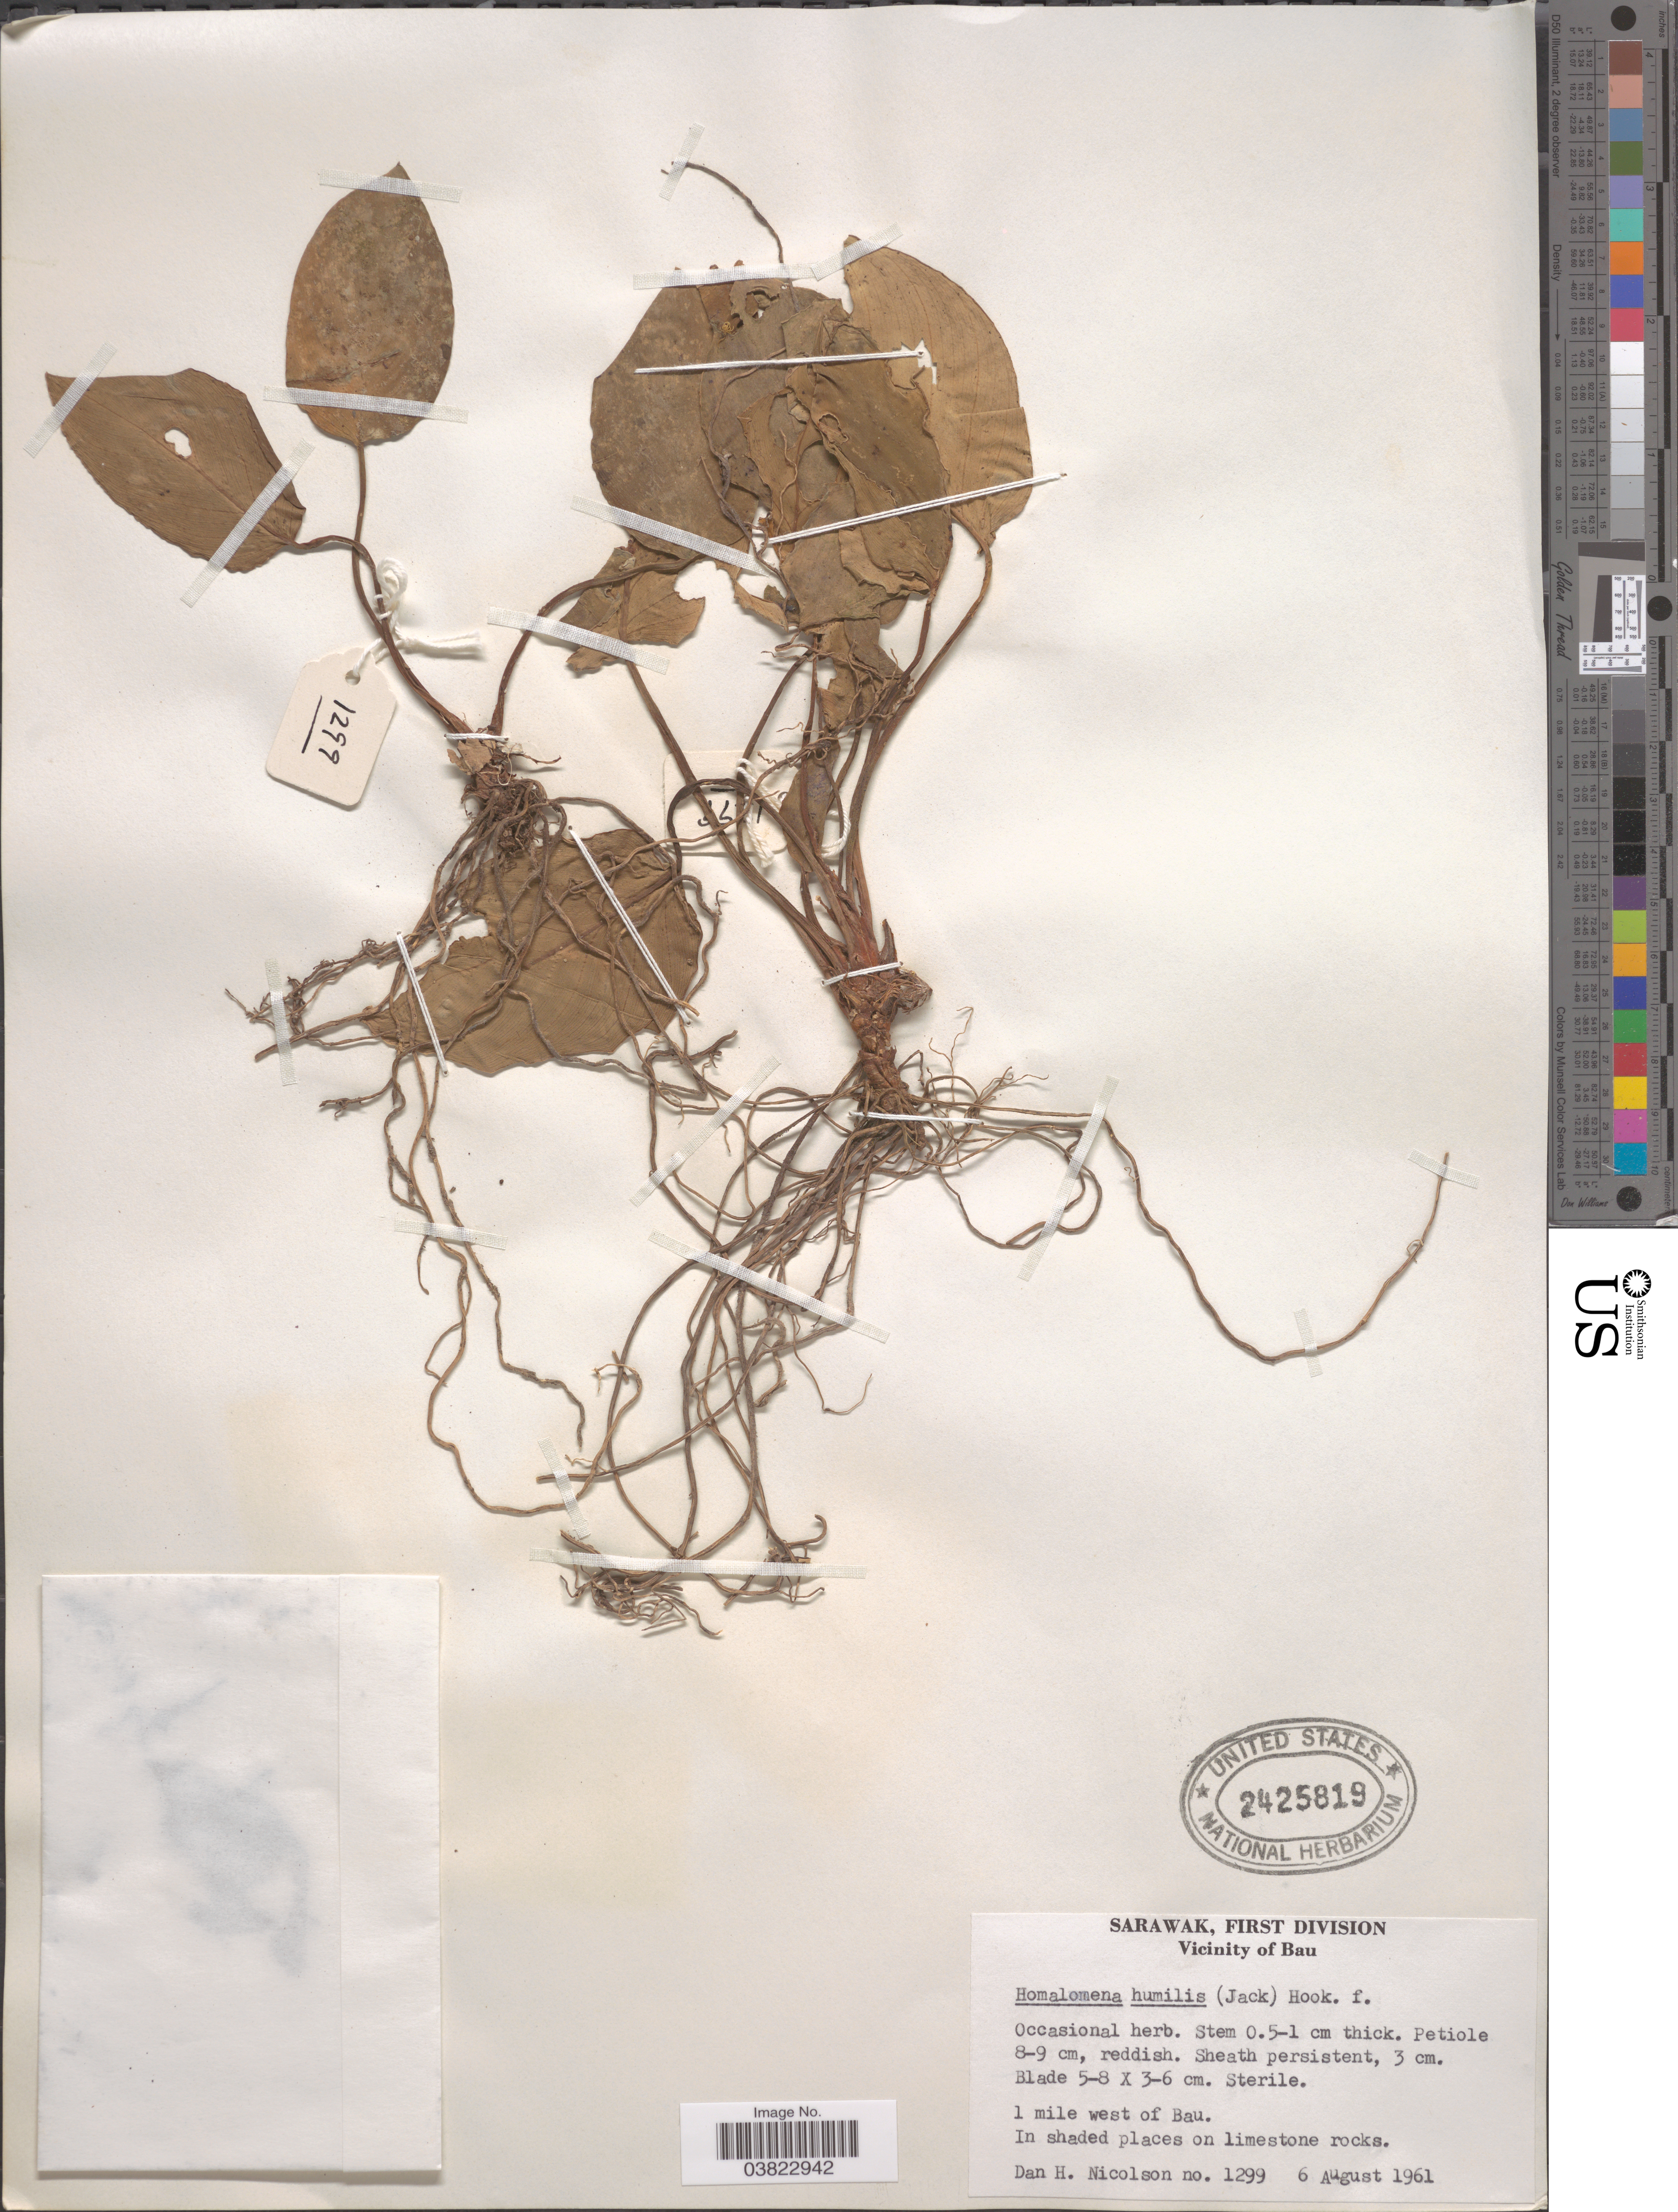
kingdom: Plantae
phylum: Tracheophyta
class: Liliopsida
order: Alismatales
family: Araceae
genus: Homalomena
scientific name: Homalomena humilis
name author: (Jack) Hook. f.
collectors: D. H. Nicolson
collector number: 1299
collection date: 1961-08-06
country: Malaysia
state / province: Sarawak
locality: First Division. Vicinity of Bau. 1 mile west of Bau.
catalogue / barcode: US 2425819